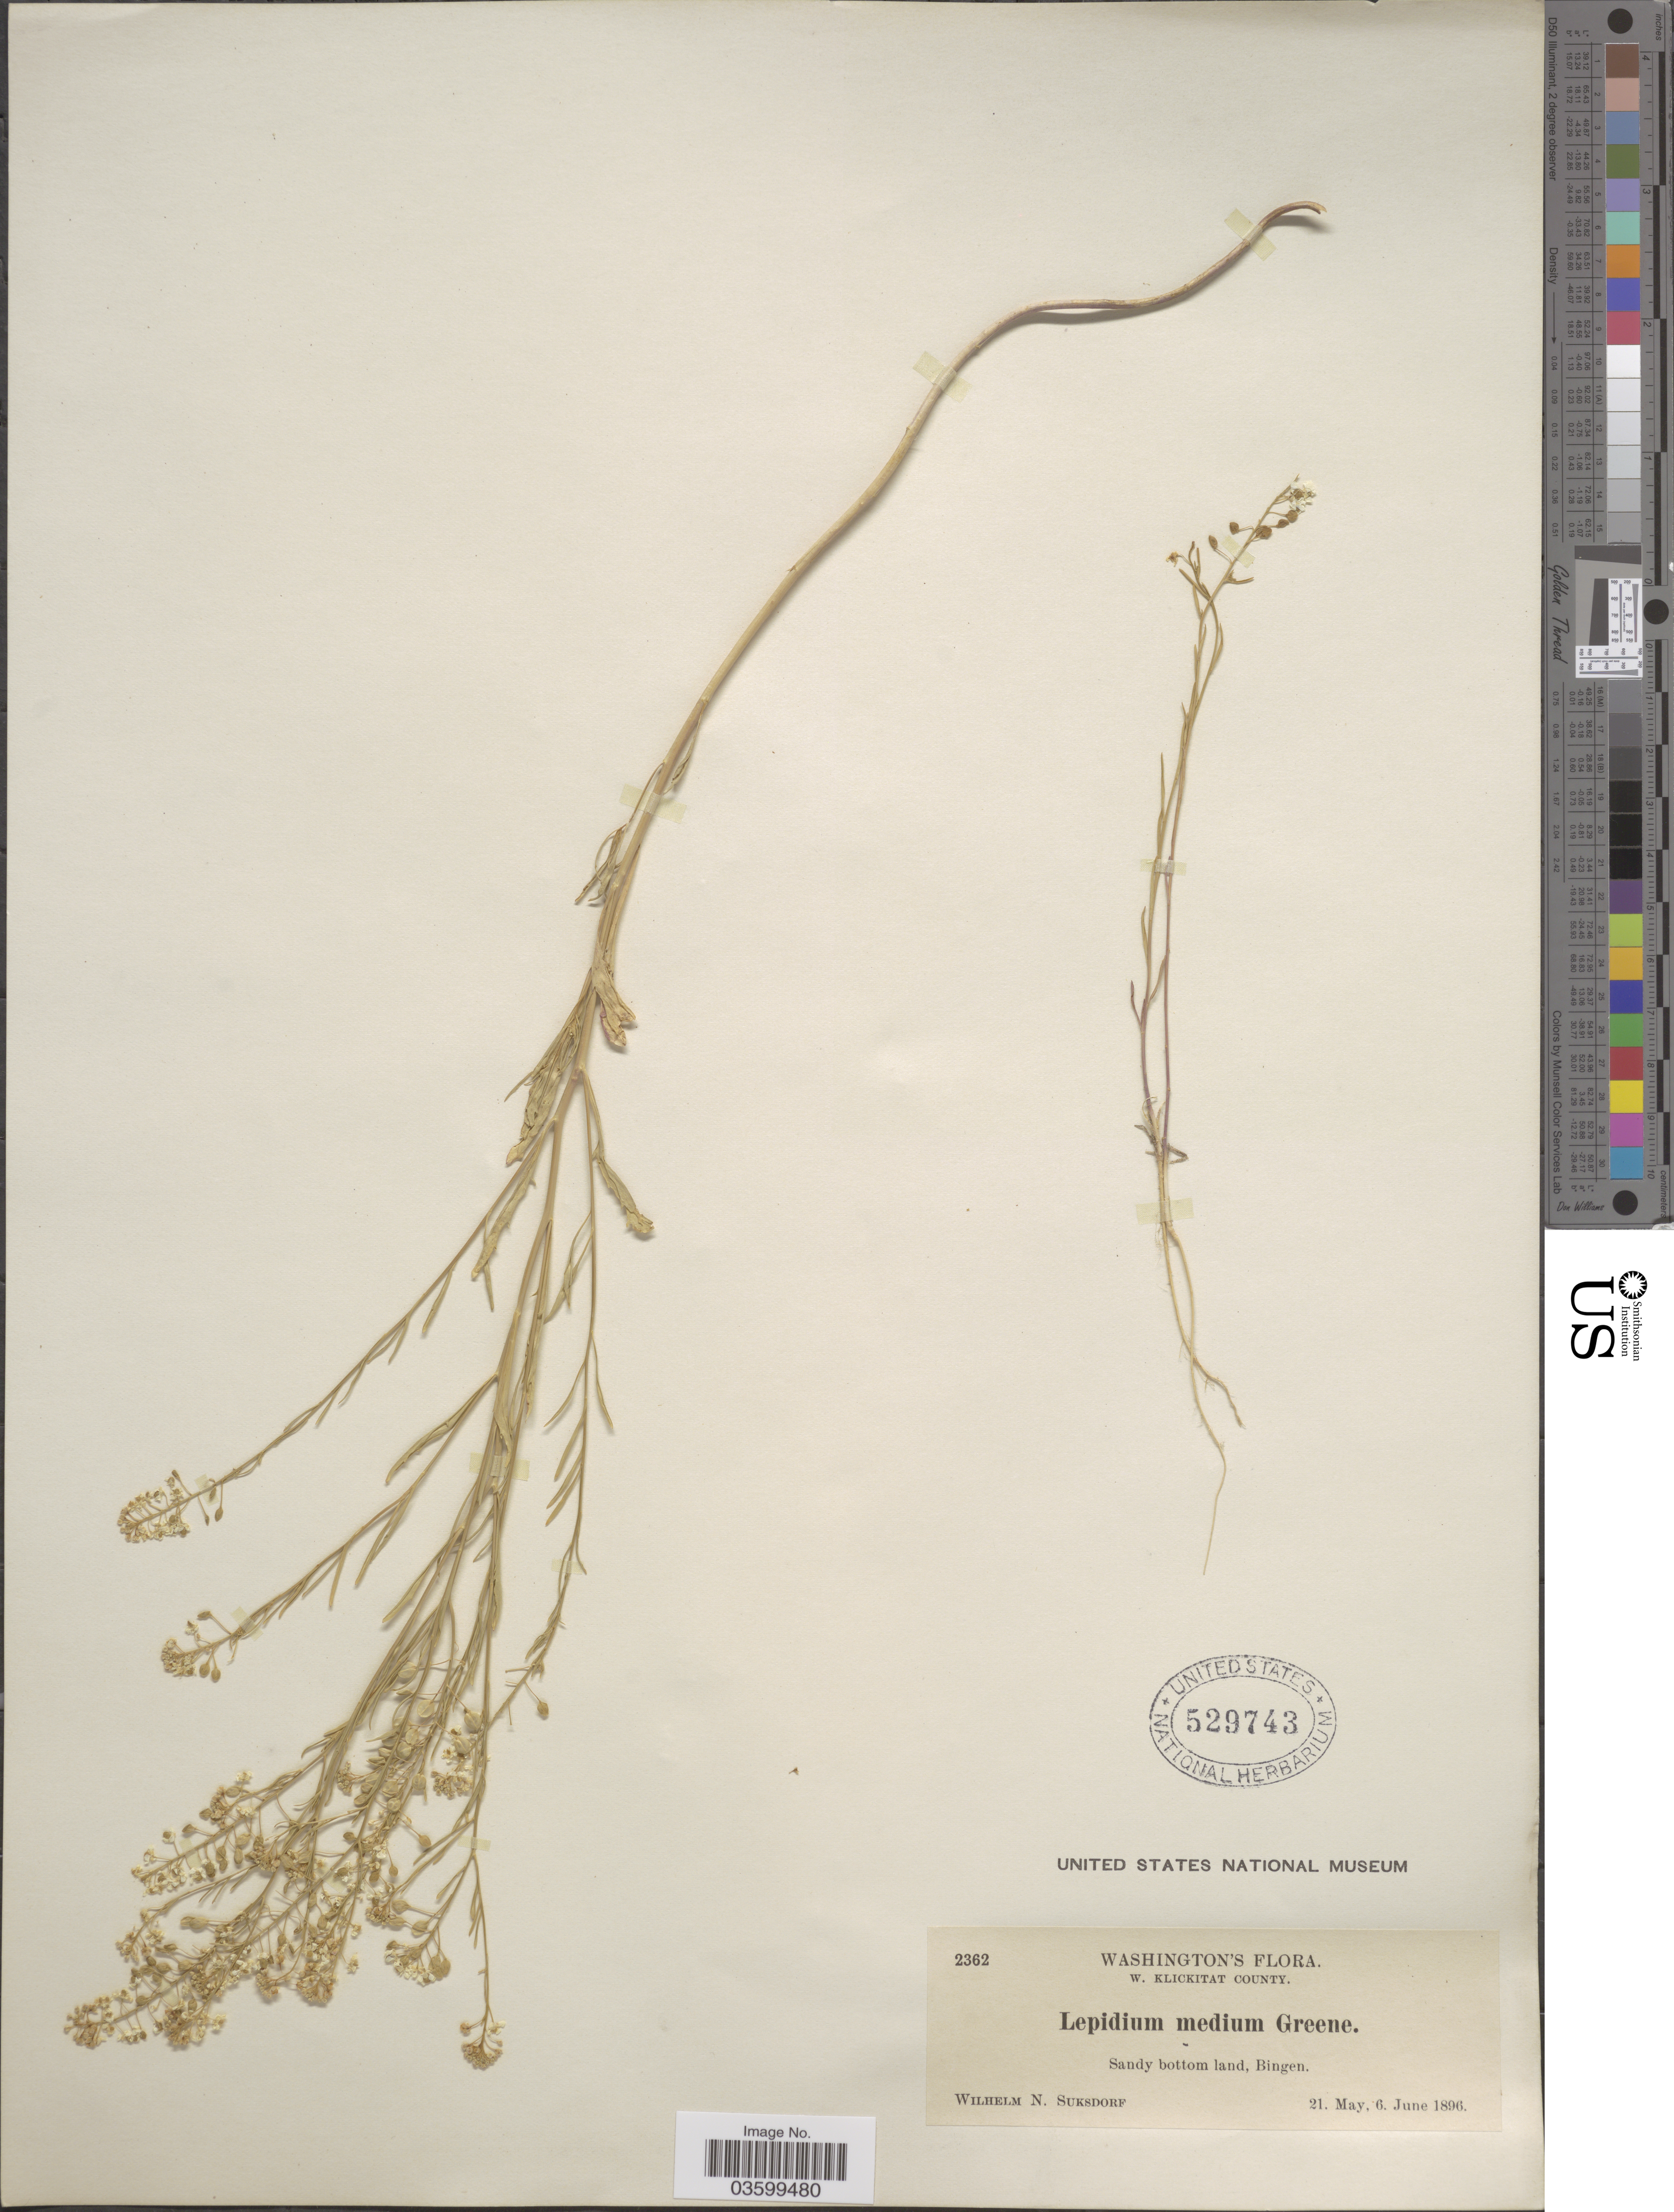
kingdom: Plantae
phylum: Tracheophyta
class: Magnoliopsida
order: Brassicales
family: Brassicaceae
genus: Lepidium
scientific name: Lepidium virginicum var. pubescens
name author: (Greene) C.L. Hitchc.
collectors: W. N. Suksdorf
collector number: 2362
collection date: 1896-05-21/1896-06-06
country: United States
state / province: Washington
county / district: Klickitat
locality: W. Klickitat County. Bingen.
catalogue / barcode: US 529743